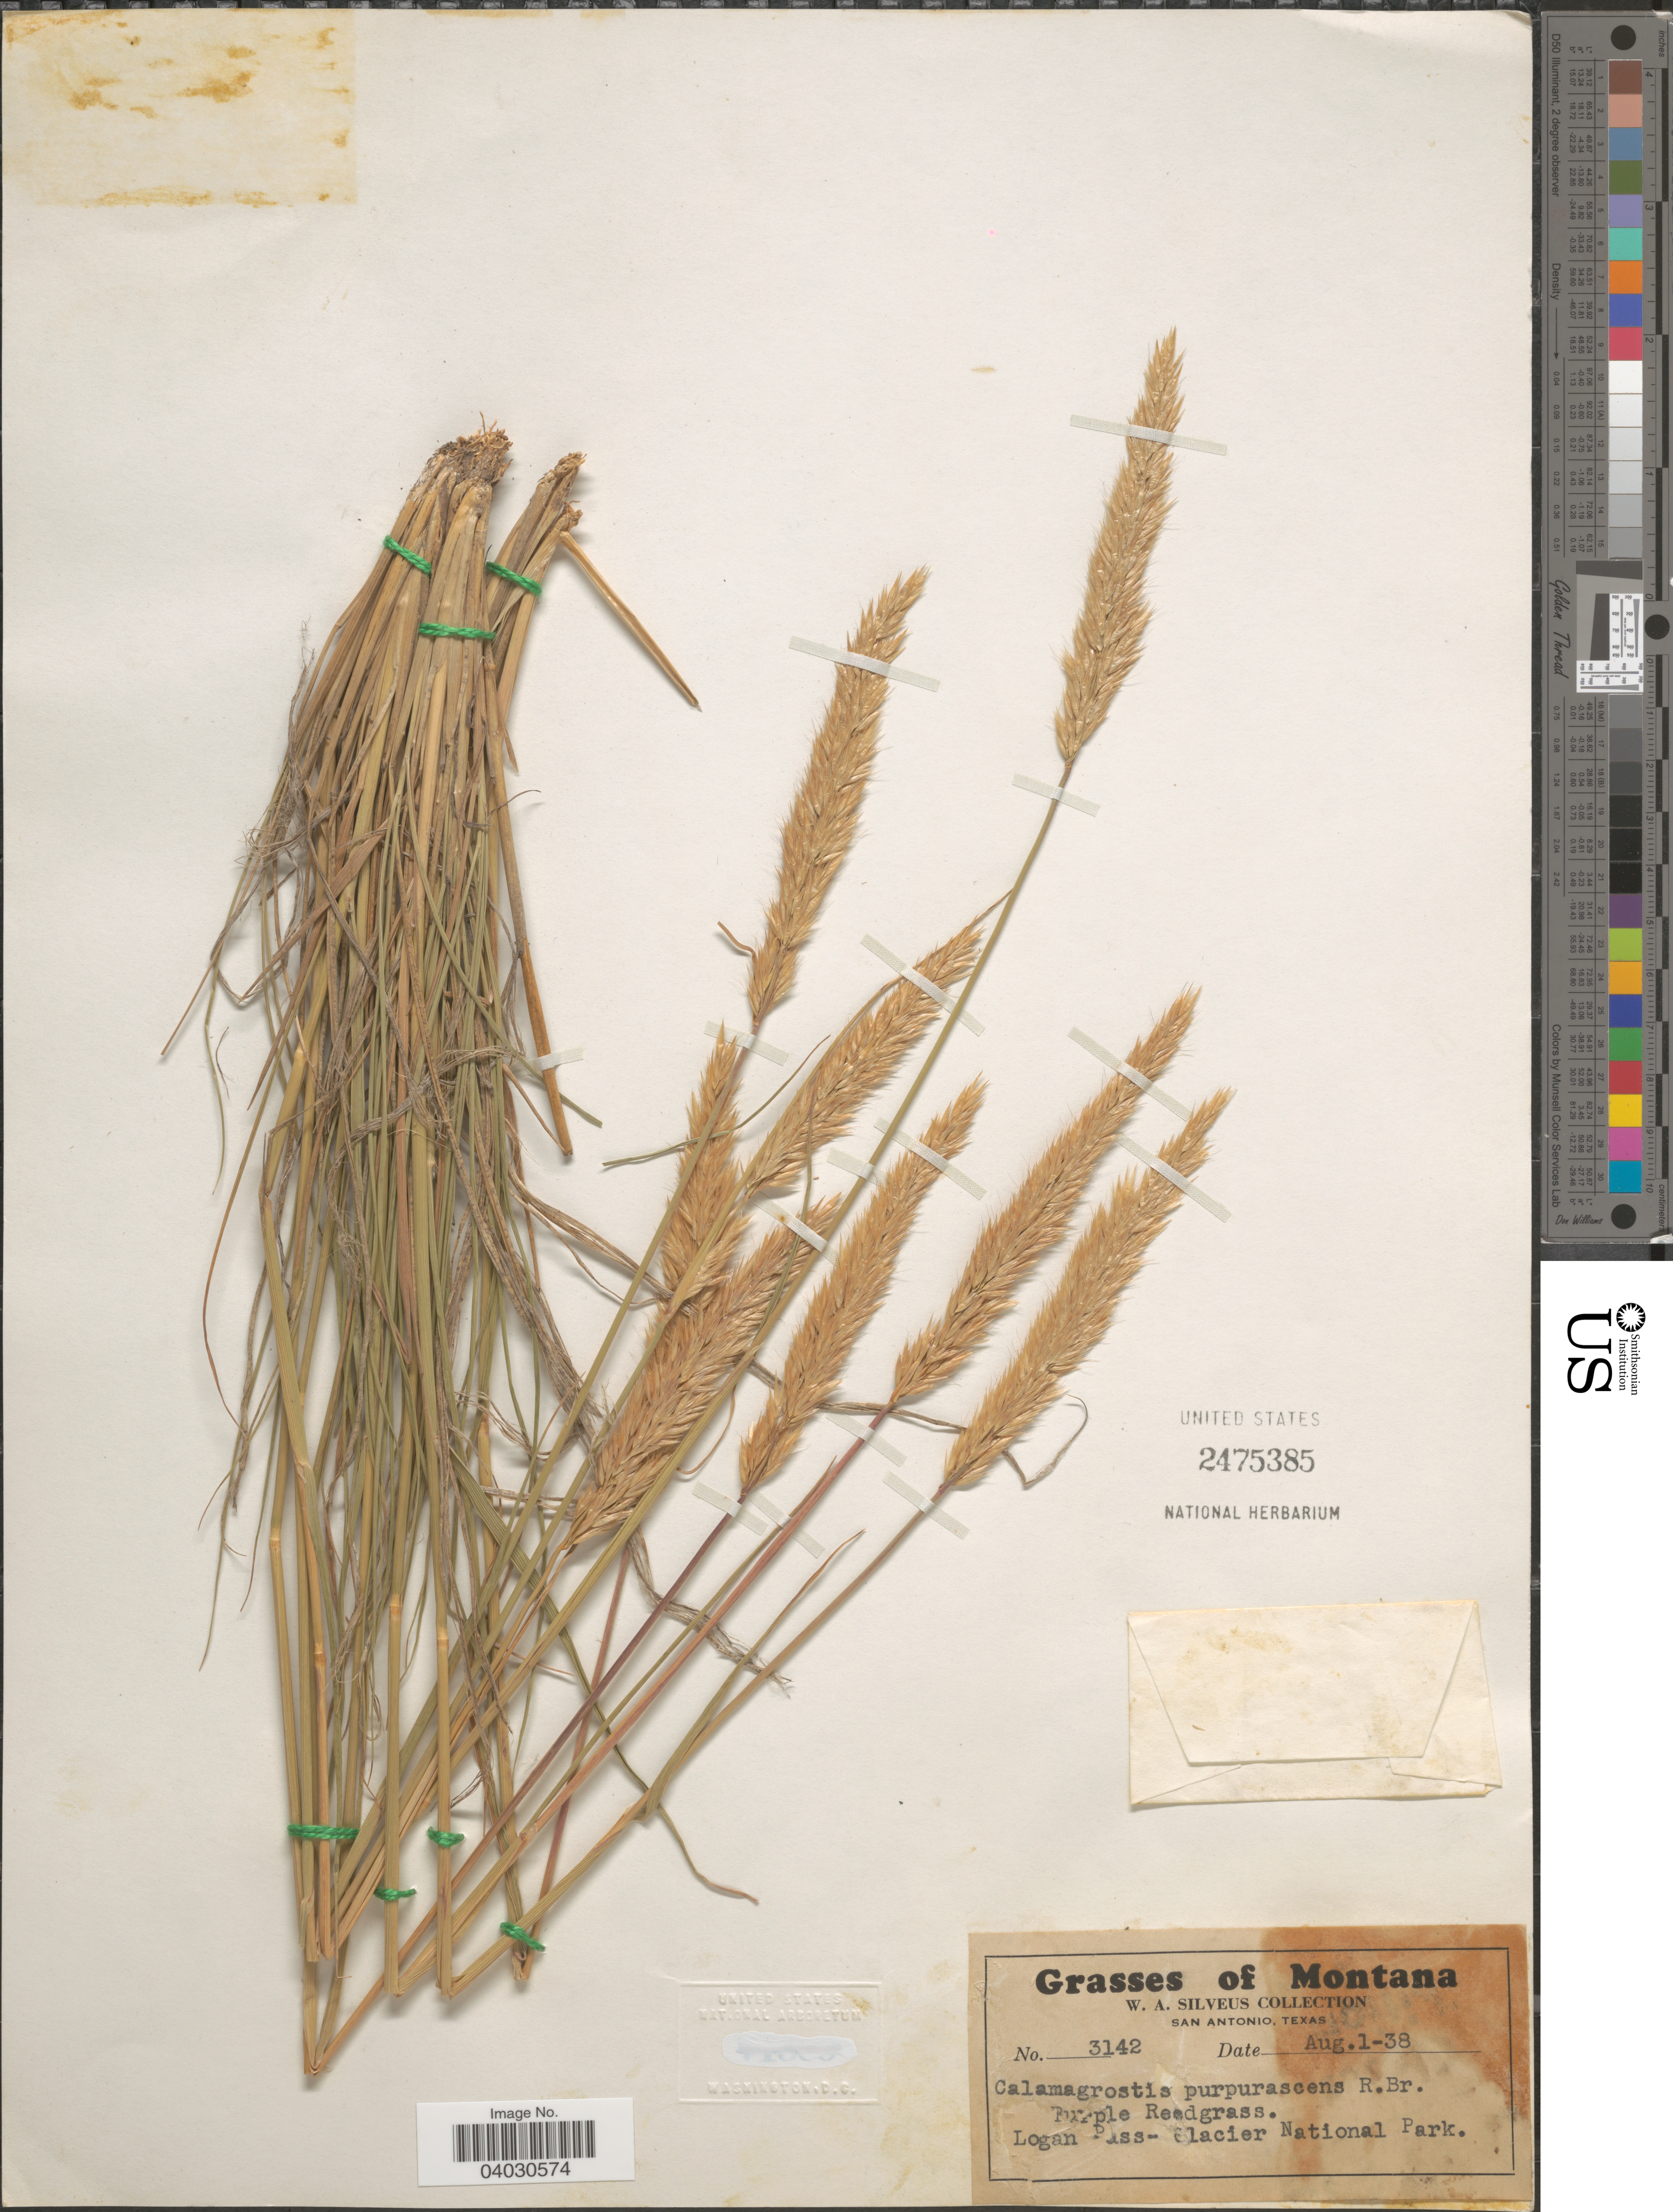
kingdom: Plantae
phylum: Tracheophyta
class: Liliopsida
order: Poales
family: Poaceae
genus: Calamagrostis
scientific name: Calamagrostis purpurascens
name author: R. Br.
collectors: W. Silveus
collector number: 3142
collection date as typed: Transcribed d/m/y: 1/8/38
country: United States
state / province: Montana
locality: Logan Pass - Glacier National Park.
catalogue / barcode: US 2475385